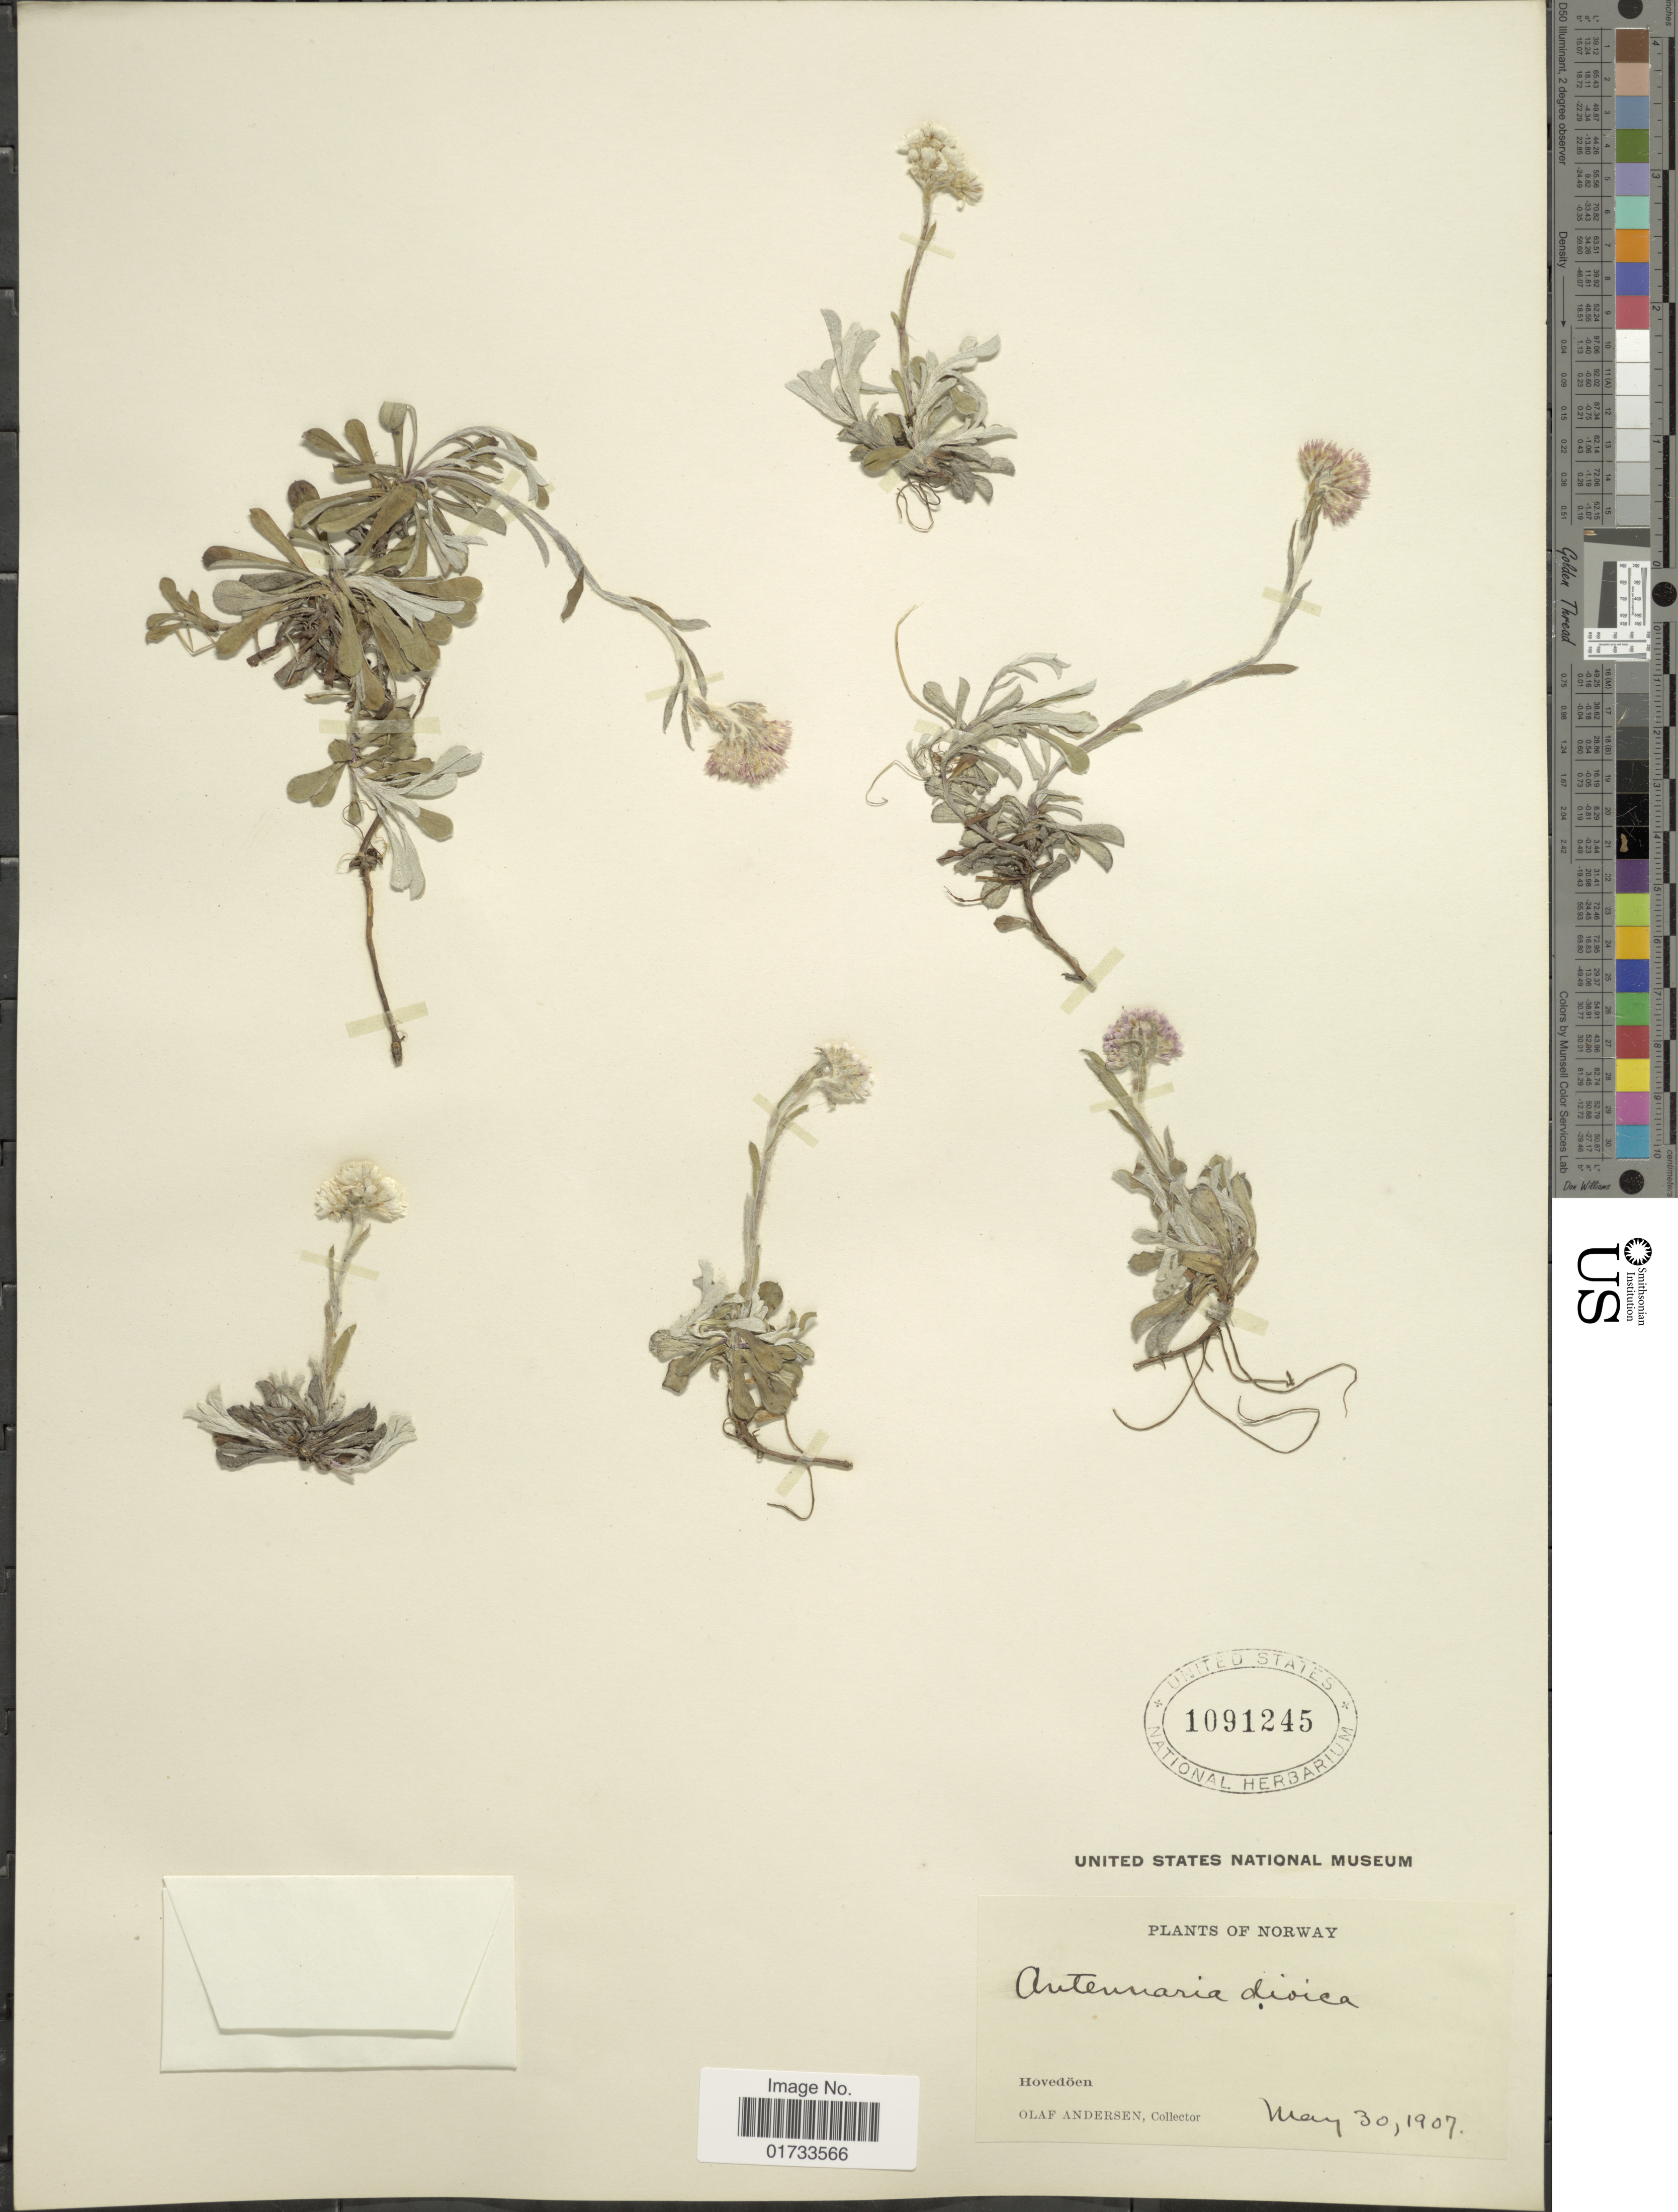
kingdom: Plantae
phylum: Tracheophyta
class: Magnoliopsida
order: Asterales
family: Asteraceae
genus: Antennaria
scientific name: Antennaria dioica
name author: (L.) Gaertn.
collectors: O. Andersen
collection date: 1907-05-30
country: Norway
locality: Hovedöen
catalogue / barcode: US 1091245